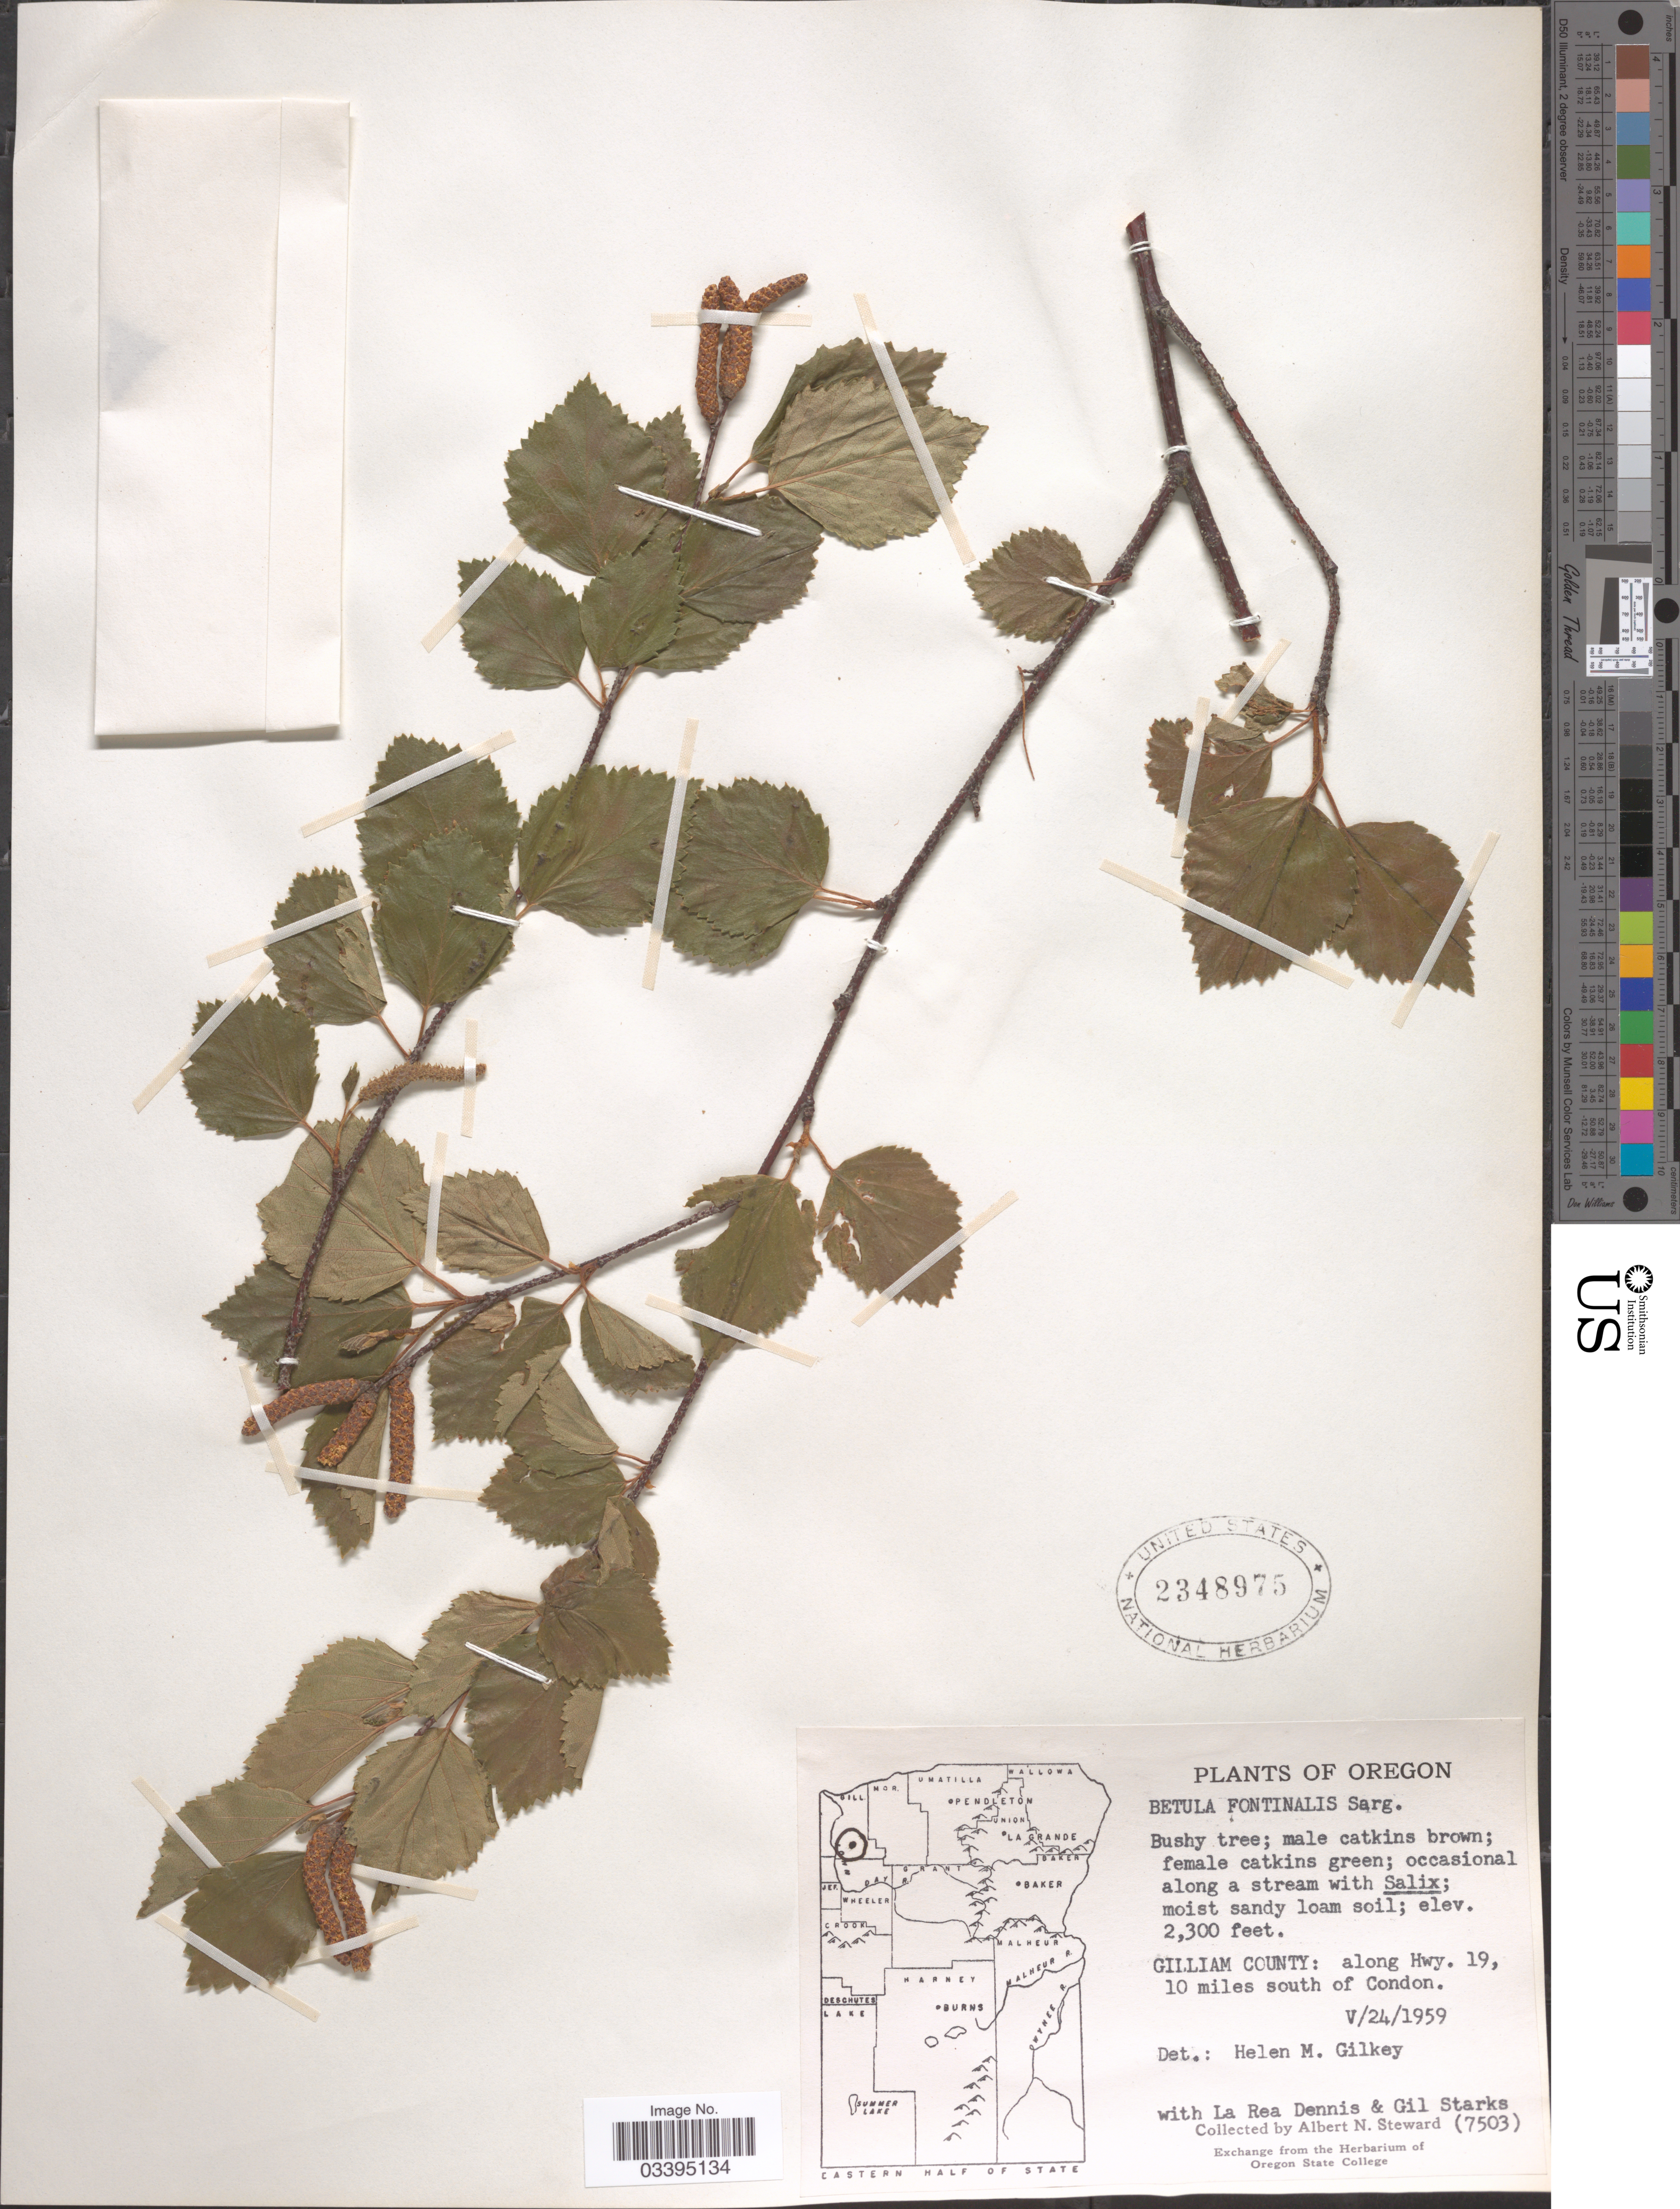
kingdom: Plantae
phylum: Tracheophyta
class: Magnoliopsida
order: Fagales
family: Betulaceae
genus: Betula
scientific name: Betula fontinalis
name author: Sarg.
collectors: L. Dennis & G. Starks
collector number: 7503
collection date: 1959-05-24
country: United States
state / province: Oregon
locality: Gilliam County: along Hwy. 19, 10 miles south of Condon.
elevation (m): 701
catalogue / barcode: US 2348975